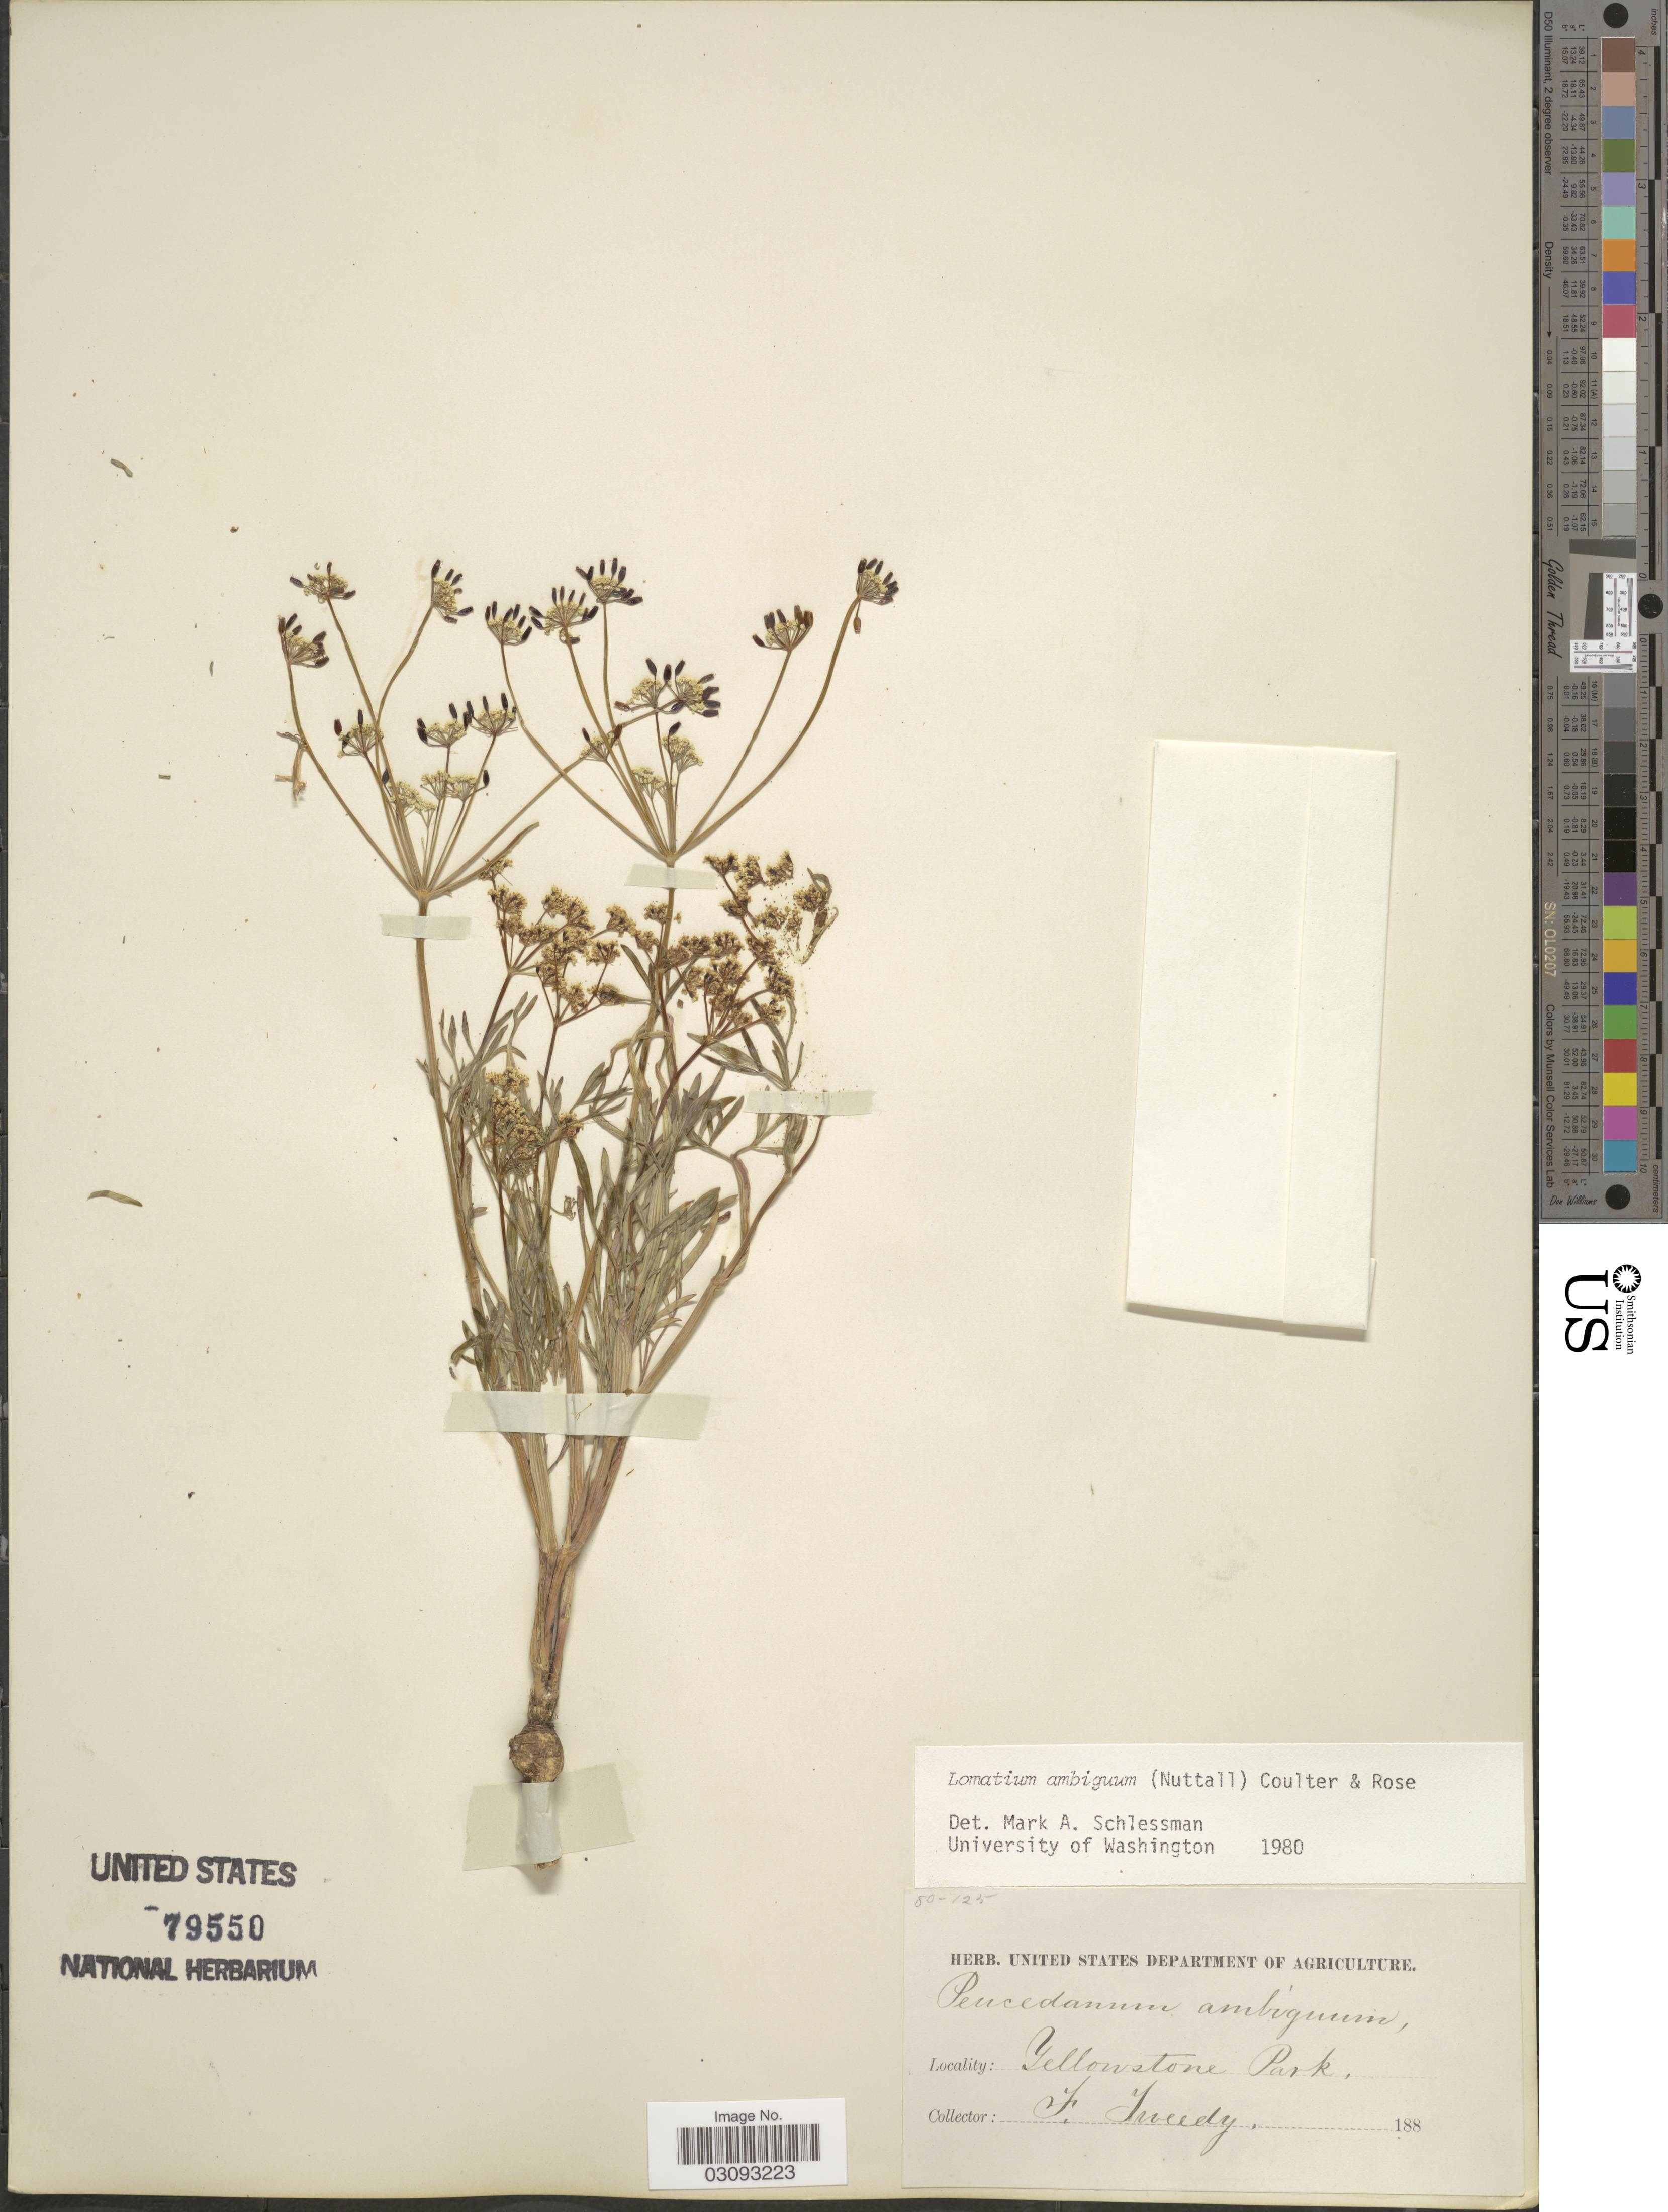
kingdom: Plantae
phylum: Tracheophyta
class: Magnoliopsida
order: Apiales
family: Apiaceae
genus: Lomatium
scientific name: Lomatium ambiguum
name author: (Nutt.) Coult. & Rose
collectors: F. Tweedy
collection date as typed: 188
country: United States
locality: Yellowstone National Park.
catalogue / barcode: US 79550